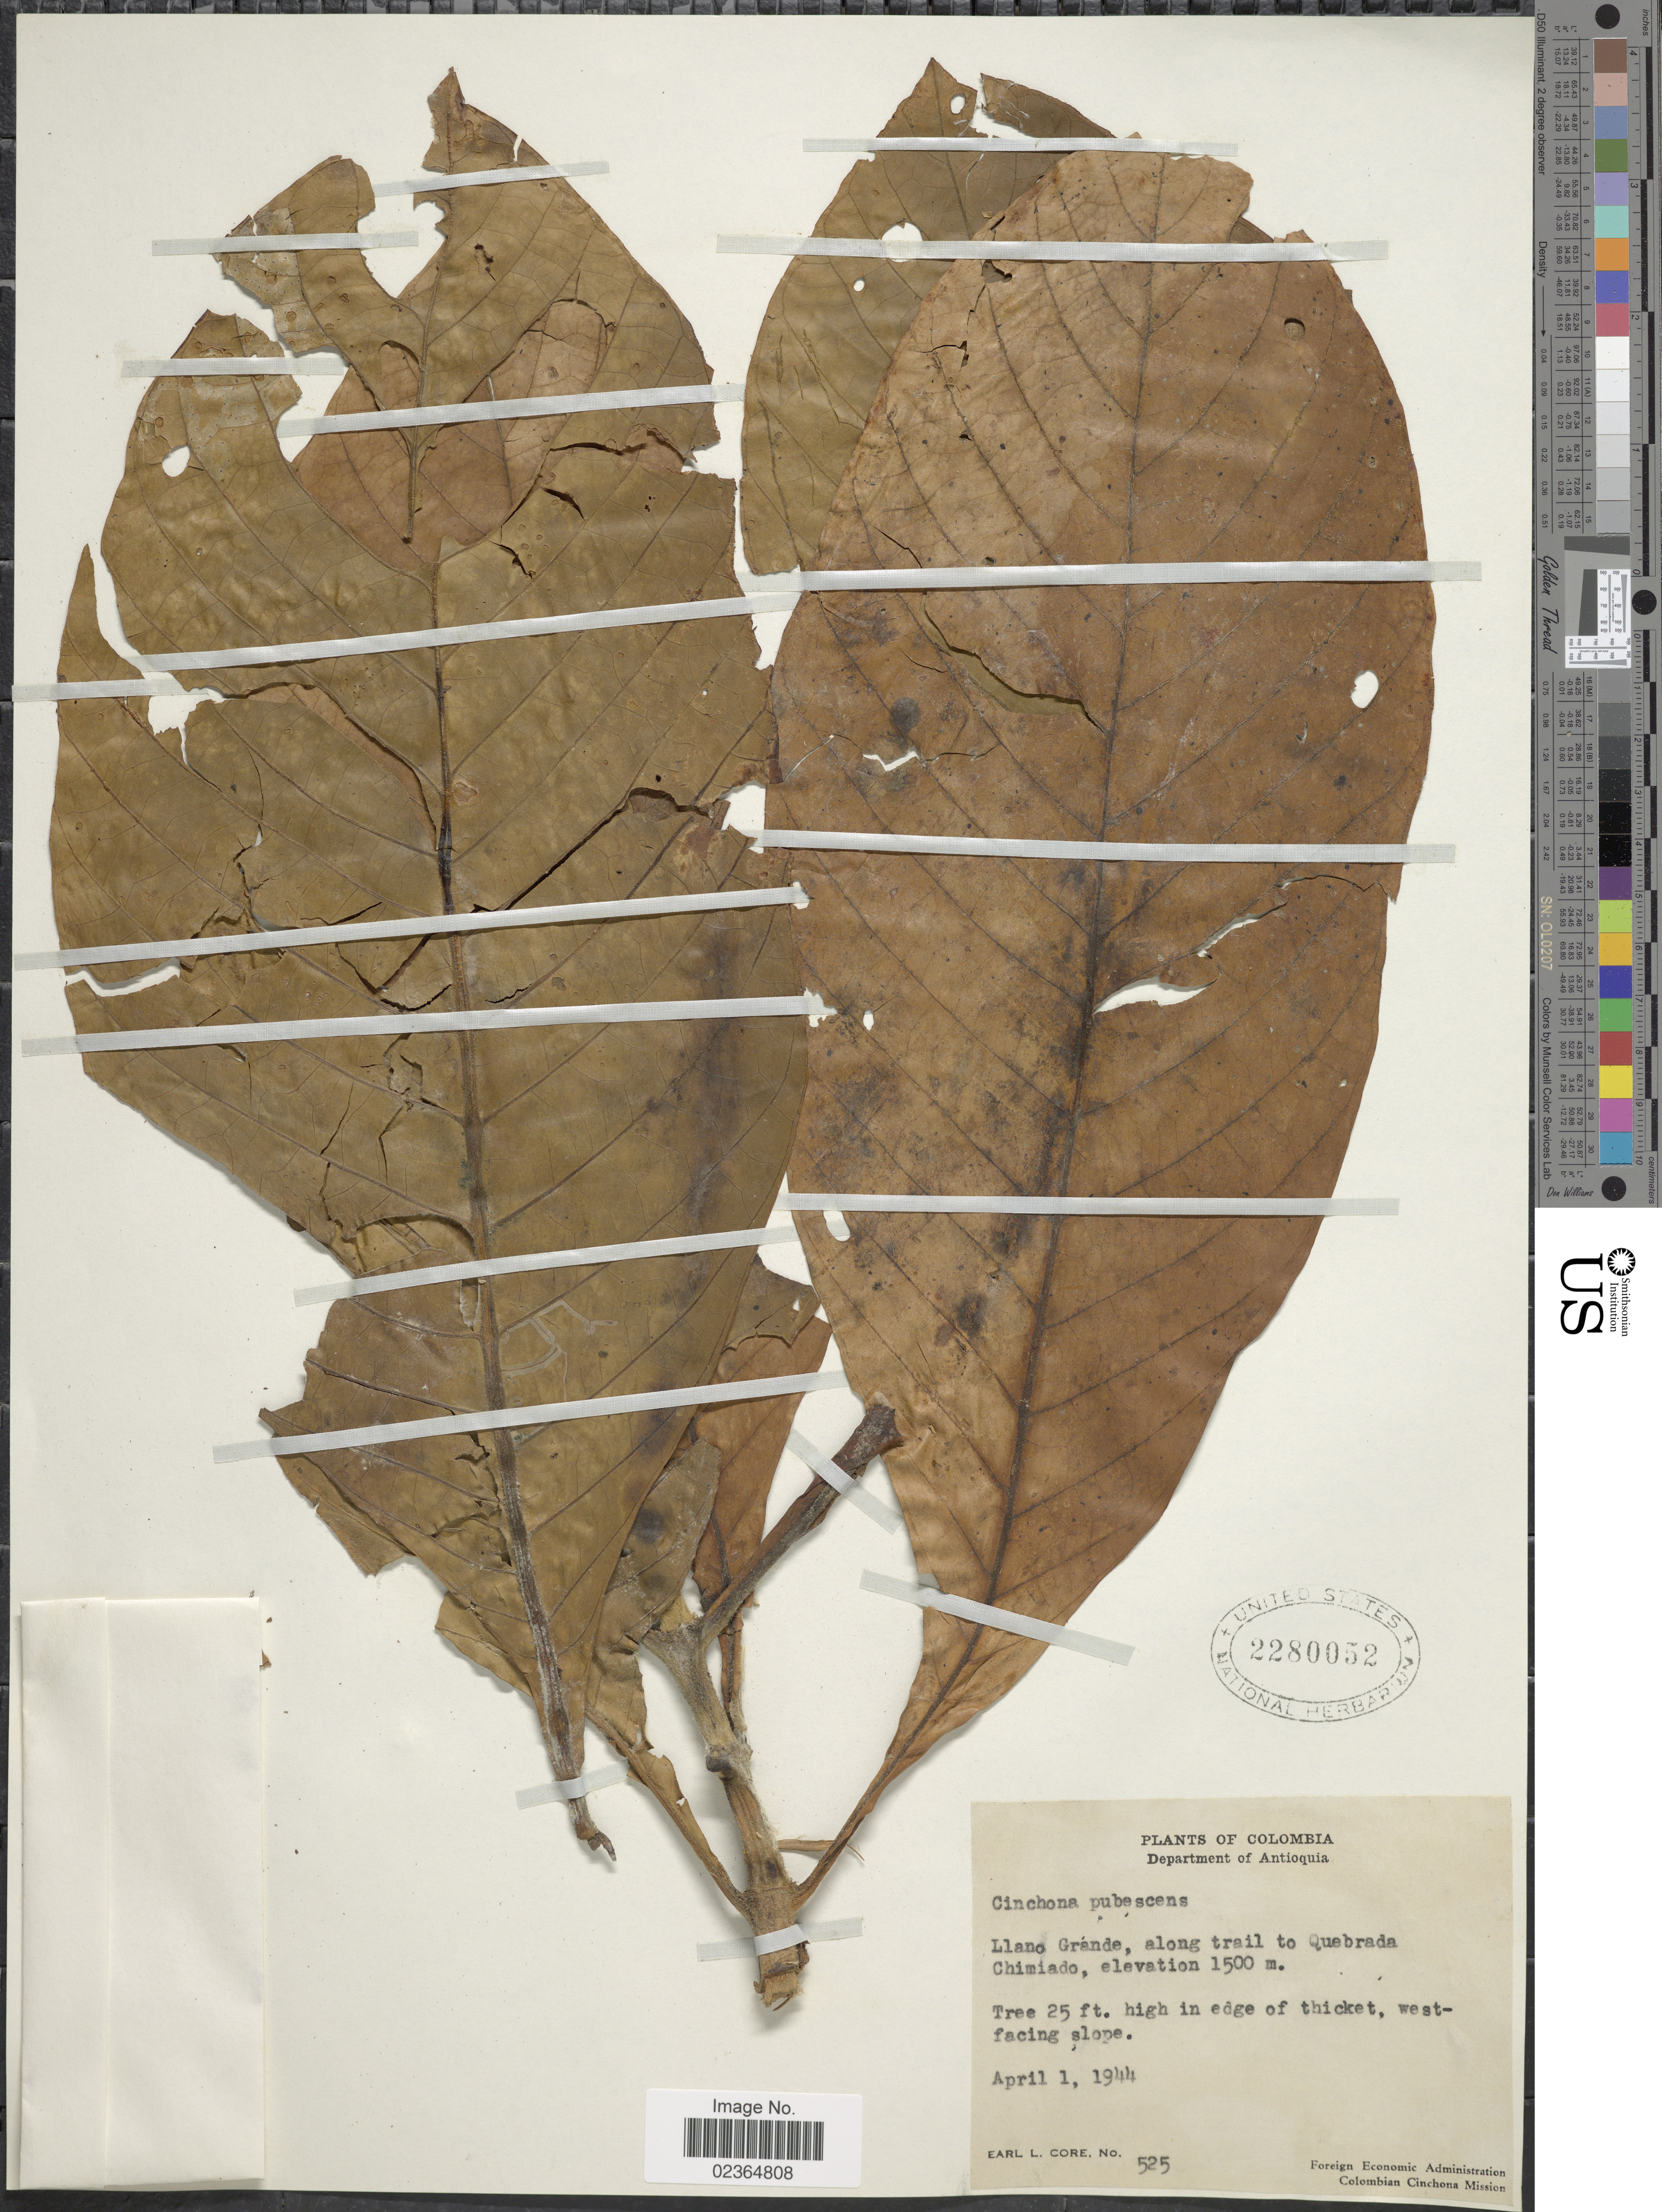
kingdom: Plantae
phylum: Tracheophyta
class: Magnoliopsida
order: Gentianales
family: Rubiaceae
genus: Cinchona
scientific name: Cinchona pubescens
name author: Vahl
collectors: E. L. Core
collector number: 525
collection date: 1944-04-01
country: Colombia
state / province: Antioquia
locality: Llano Gránde, along trail to Quebrada Chimiado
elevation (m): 1500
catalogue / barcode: US 2280052